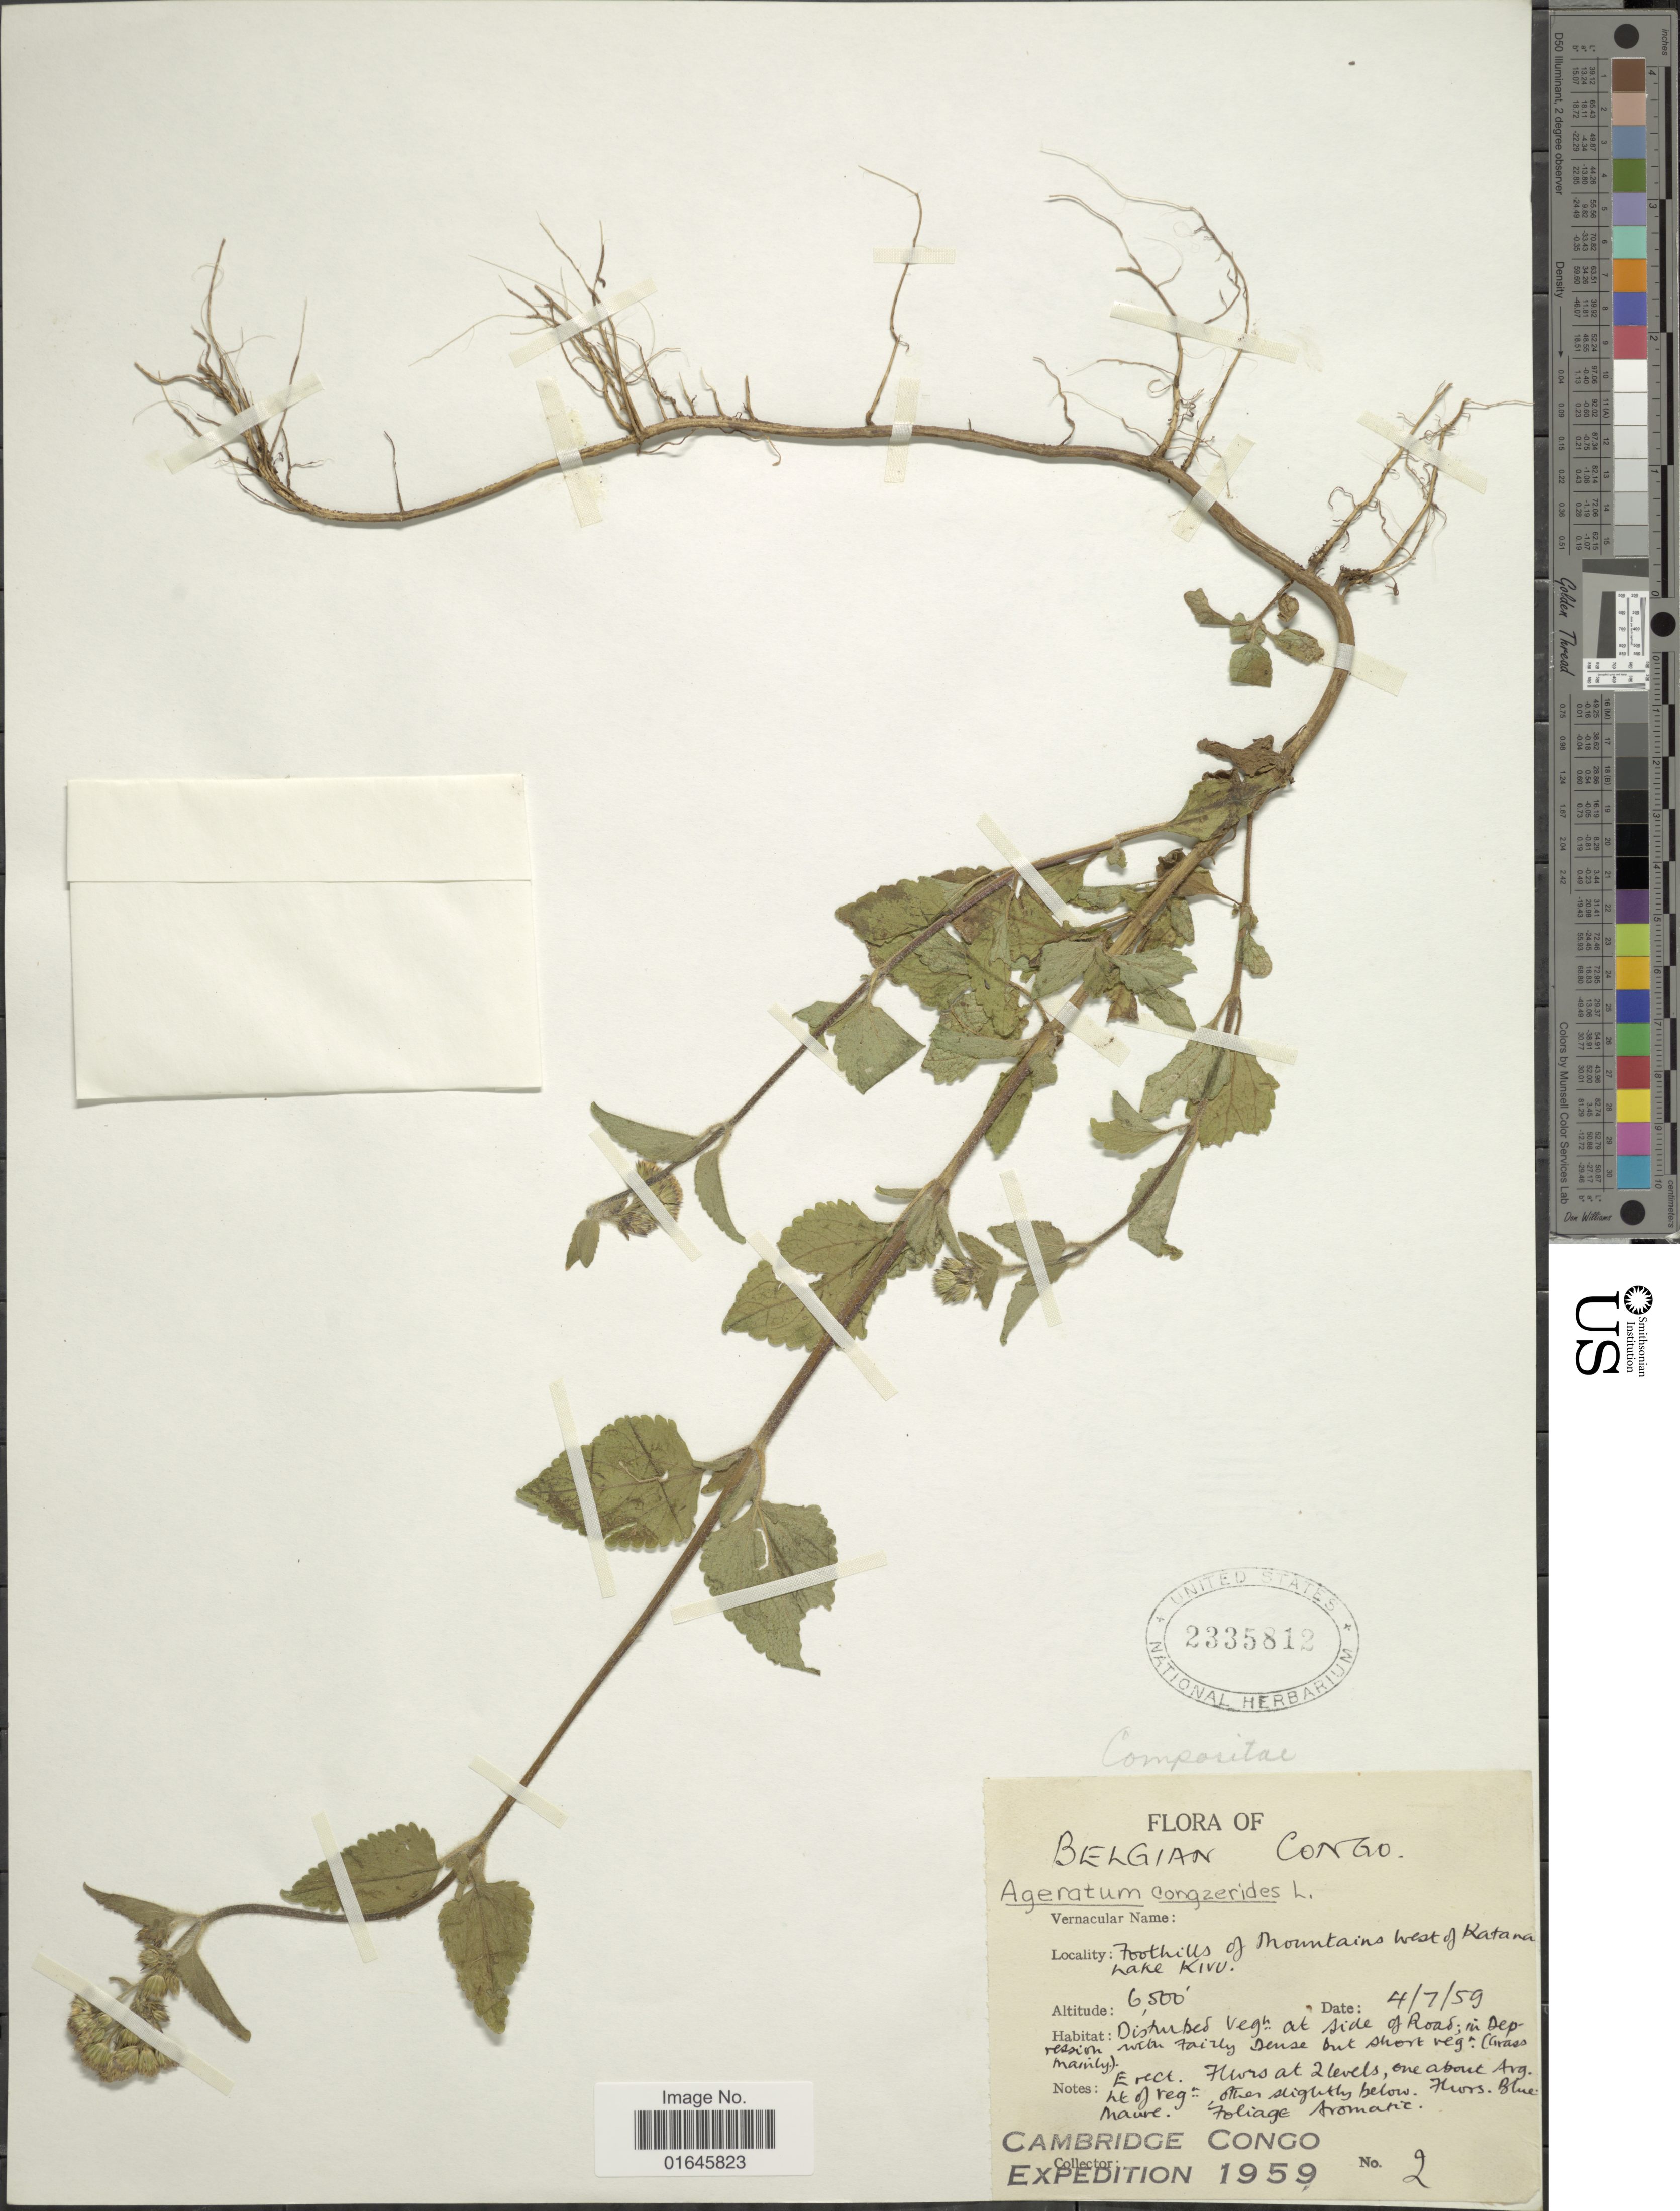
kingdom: Plantae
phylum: Tracheophyta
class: Magnoliopsida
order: Asterales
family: Asteraceae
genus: Ageratum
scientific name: Ageratum conyzoides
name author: L.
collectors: Cambridge Congo Expedition 1959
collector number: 2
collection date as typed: Transcribed d/m/y: 4/7/59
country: Congo, Democratic Republic of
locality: Belgian Congo, Foothills of Mountains west of Katana, Lake Kivu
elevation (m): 1981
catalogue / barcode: US 2335812